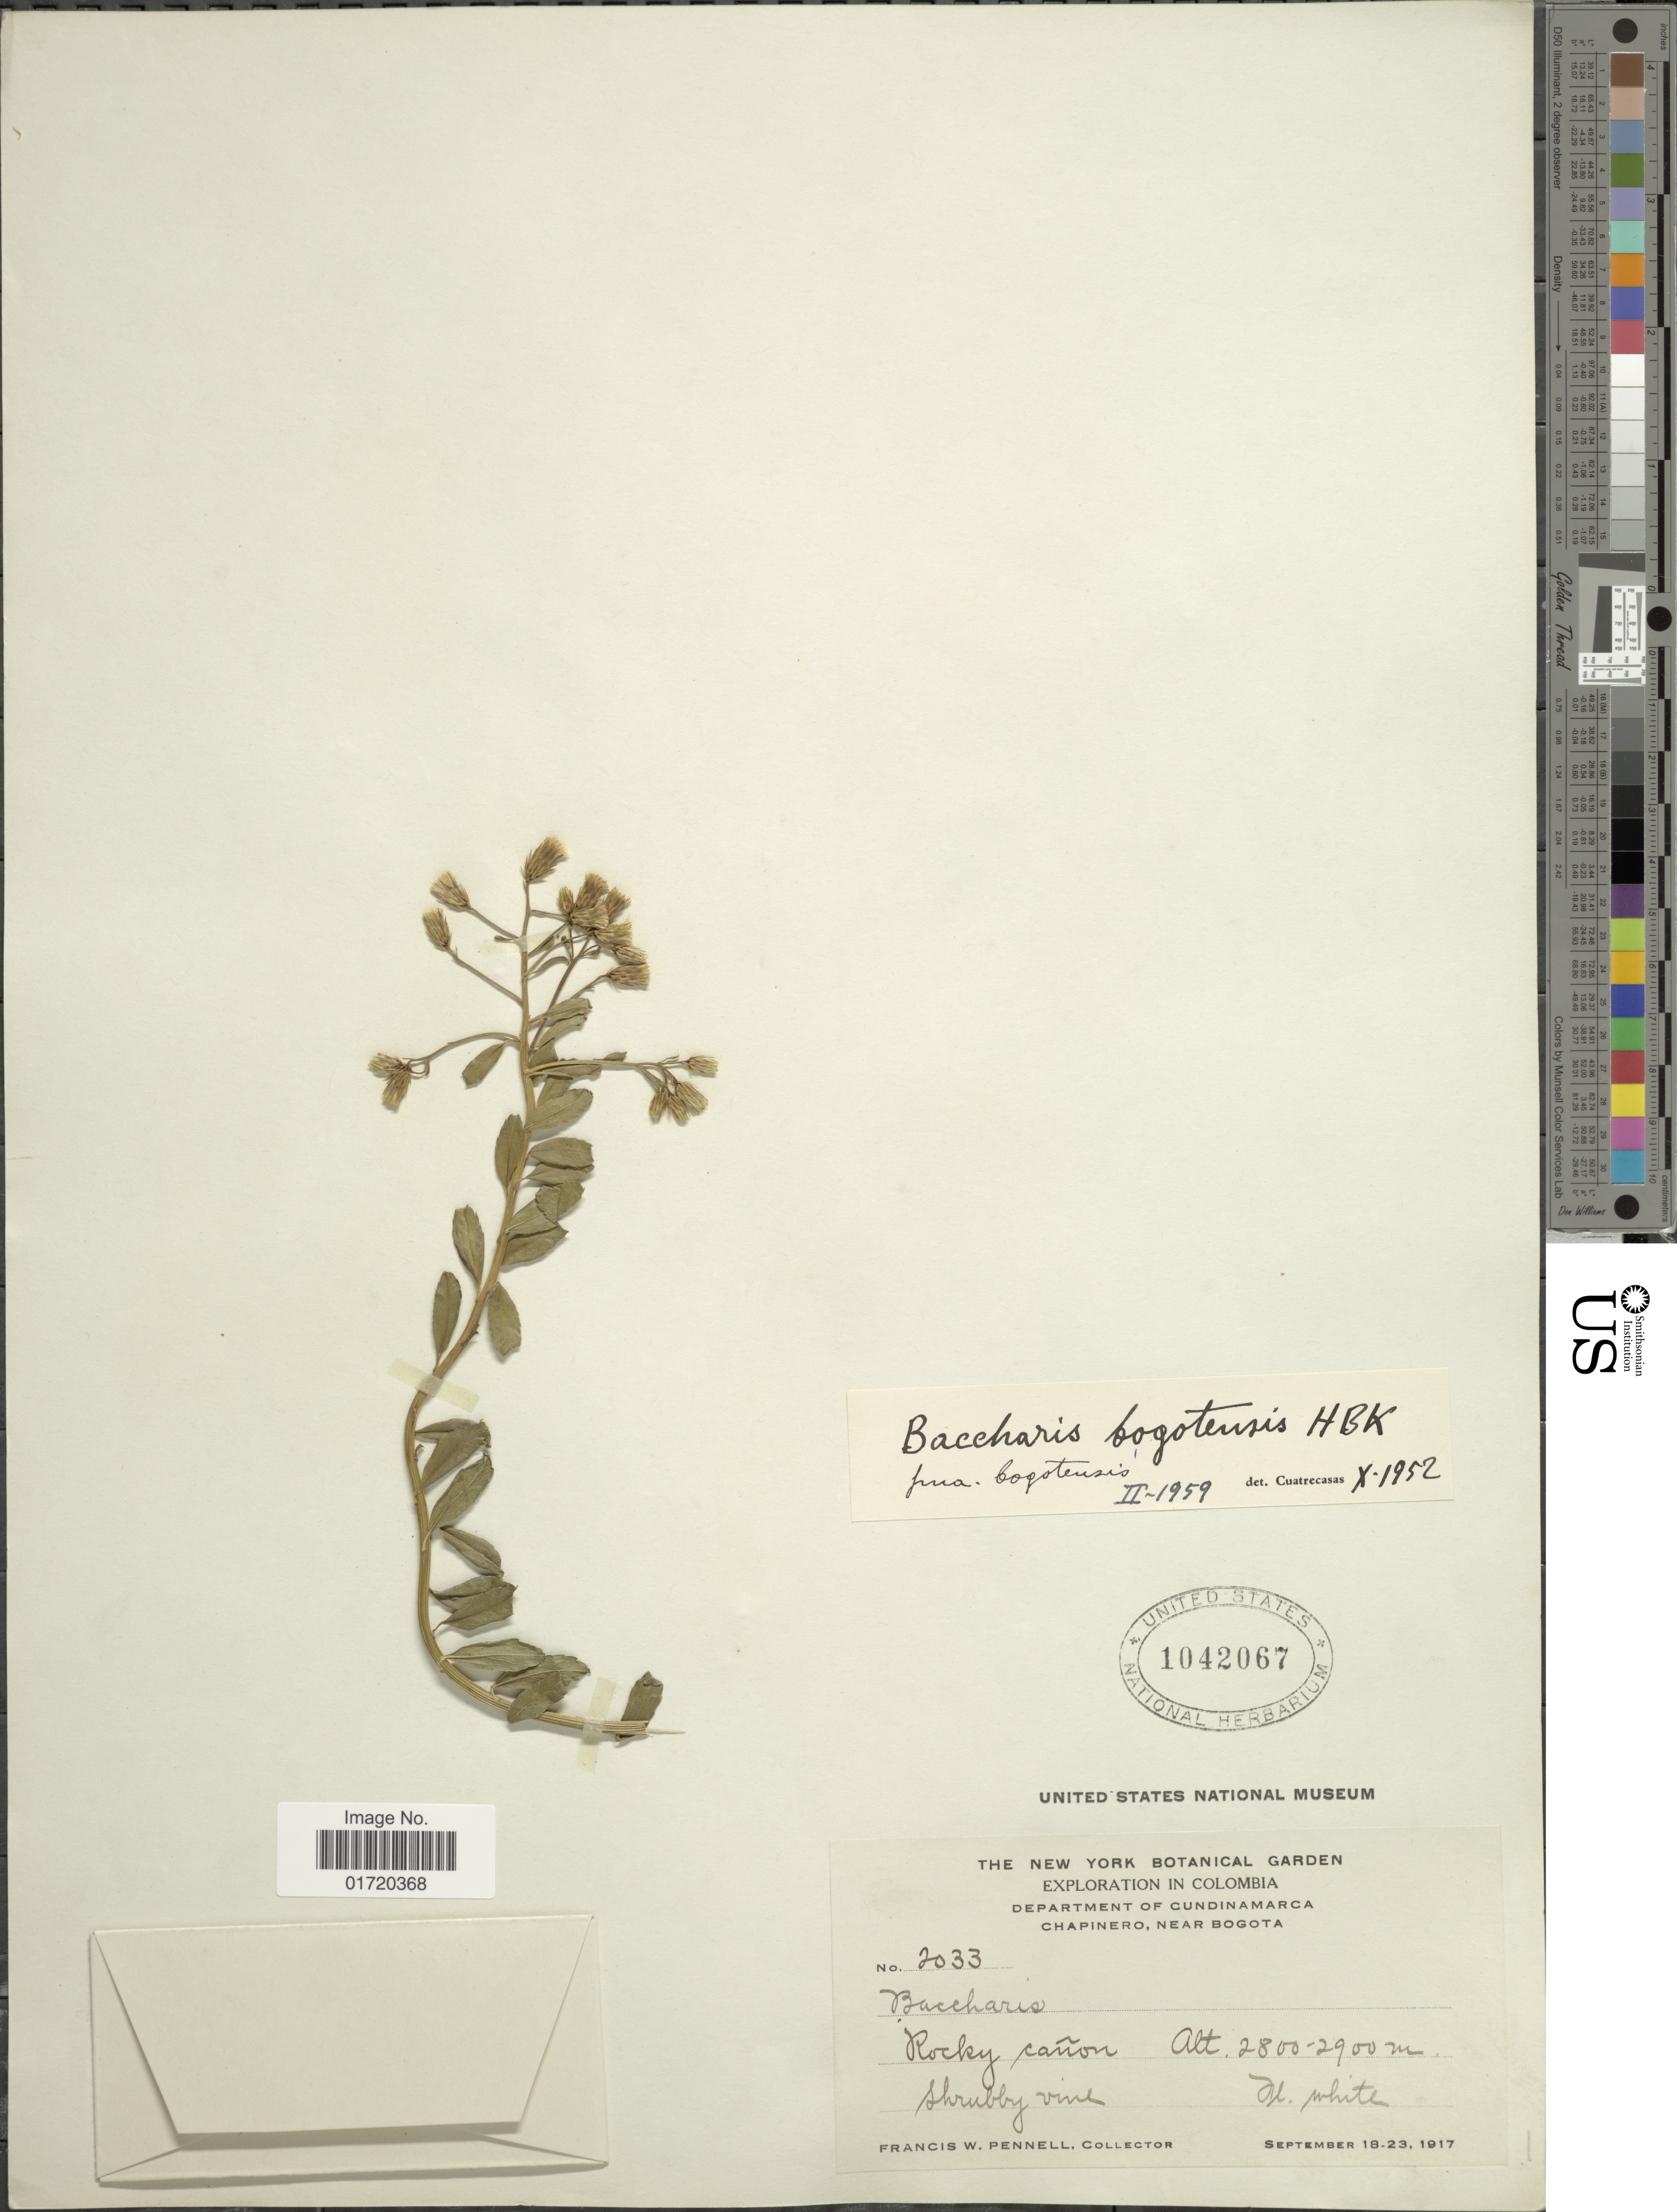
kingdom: Plantae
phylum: Tracheophyta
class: Magnoliopsida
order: Asterales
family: Asteraceae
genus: Baccharis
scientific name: Baccharis bogotensis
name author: Kunth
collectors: F. W. Pennell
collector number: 2033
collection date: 1917-09-18/1917-09-23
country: Colombia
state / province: Cundinamarca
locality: Chapinero, near Bogota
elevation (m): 2800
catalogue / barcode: US 1042067